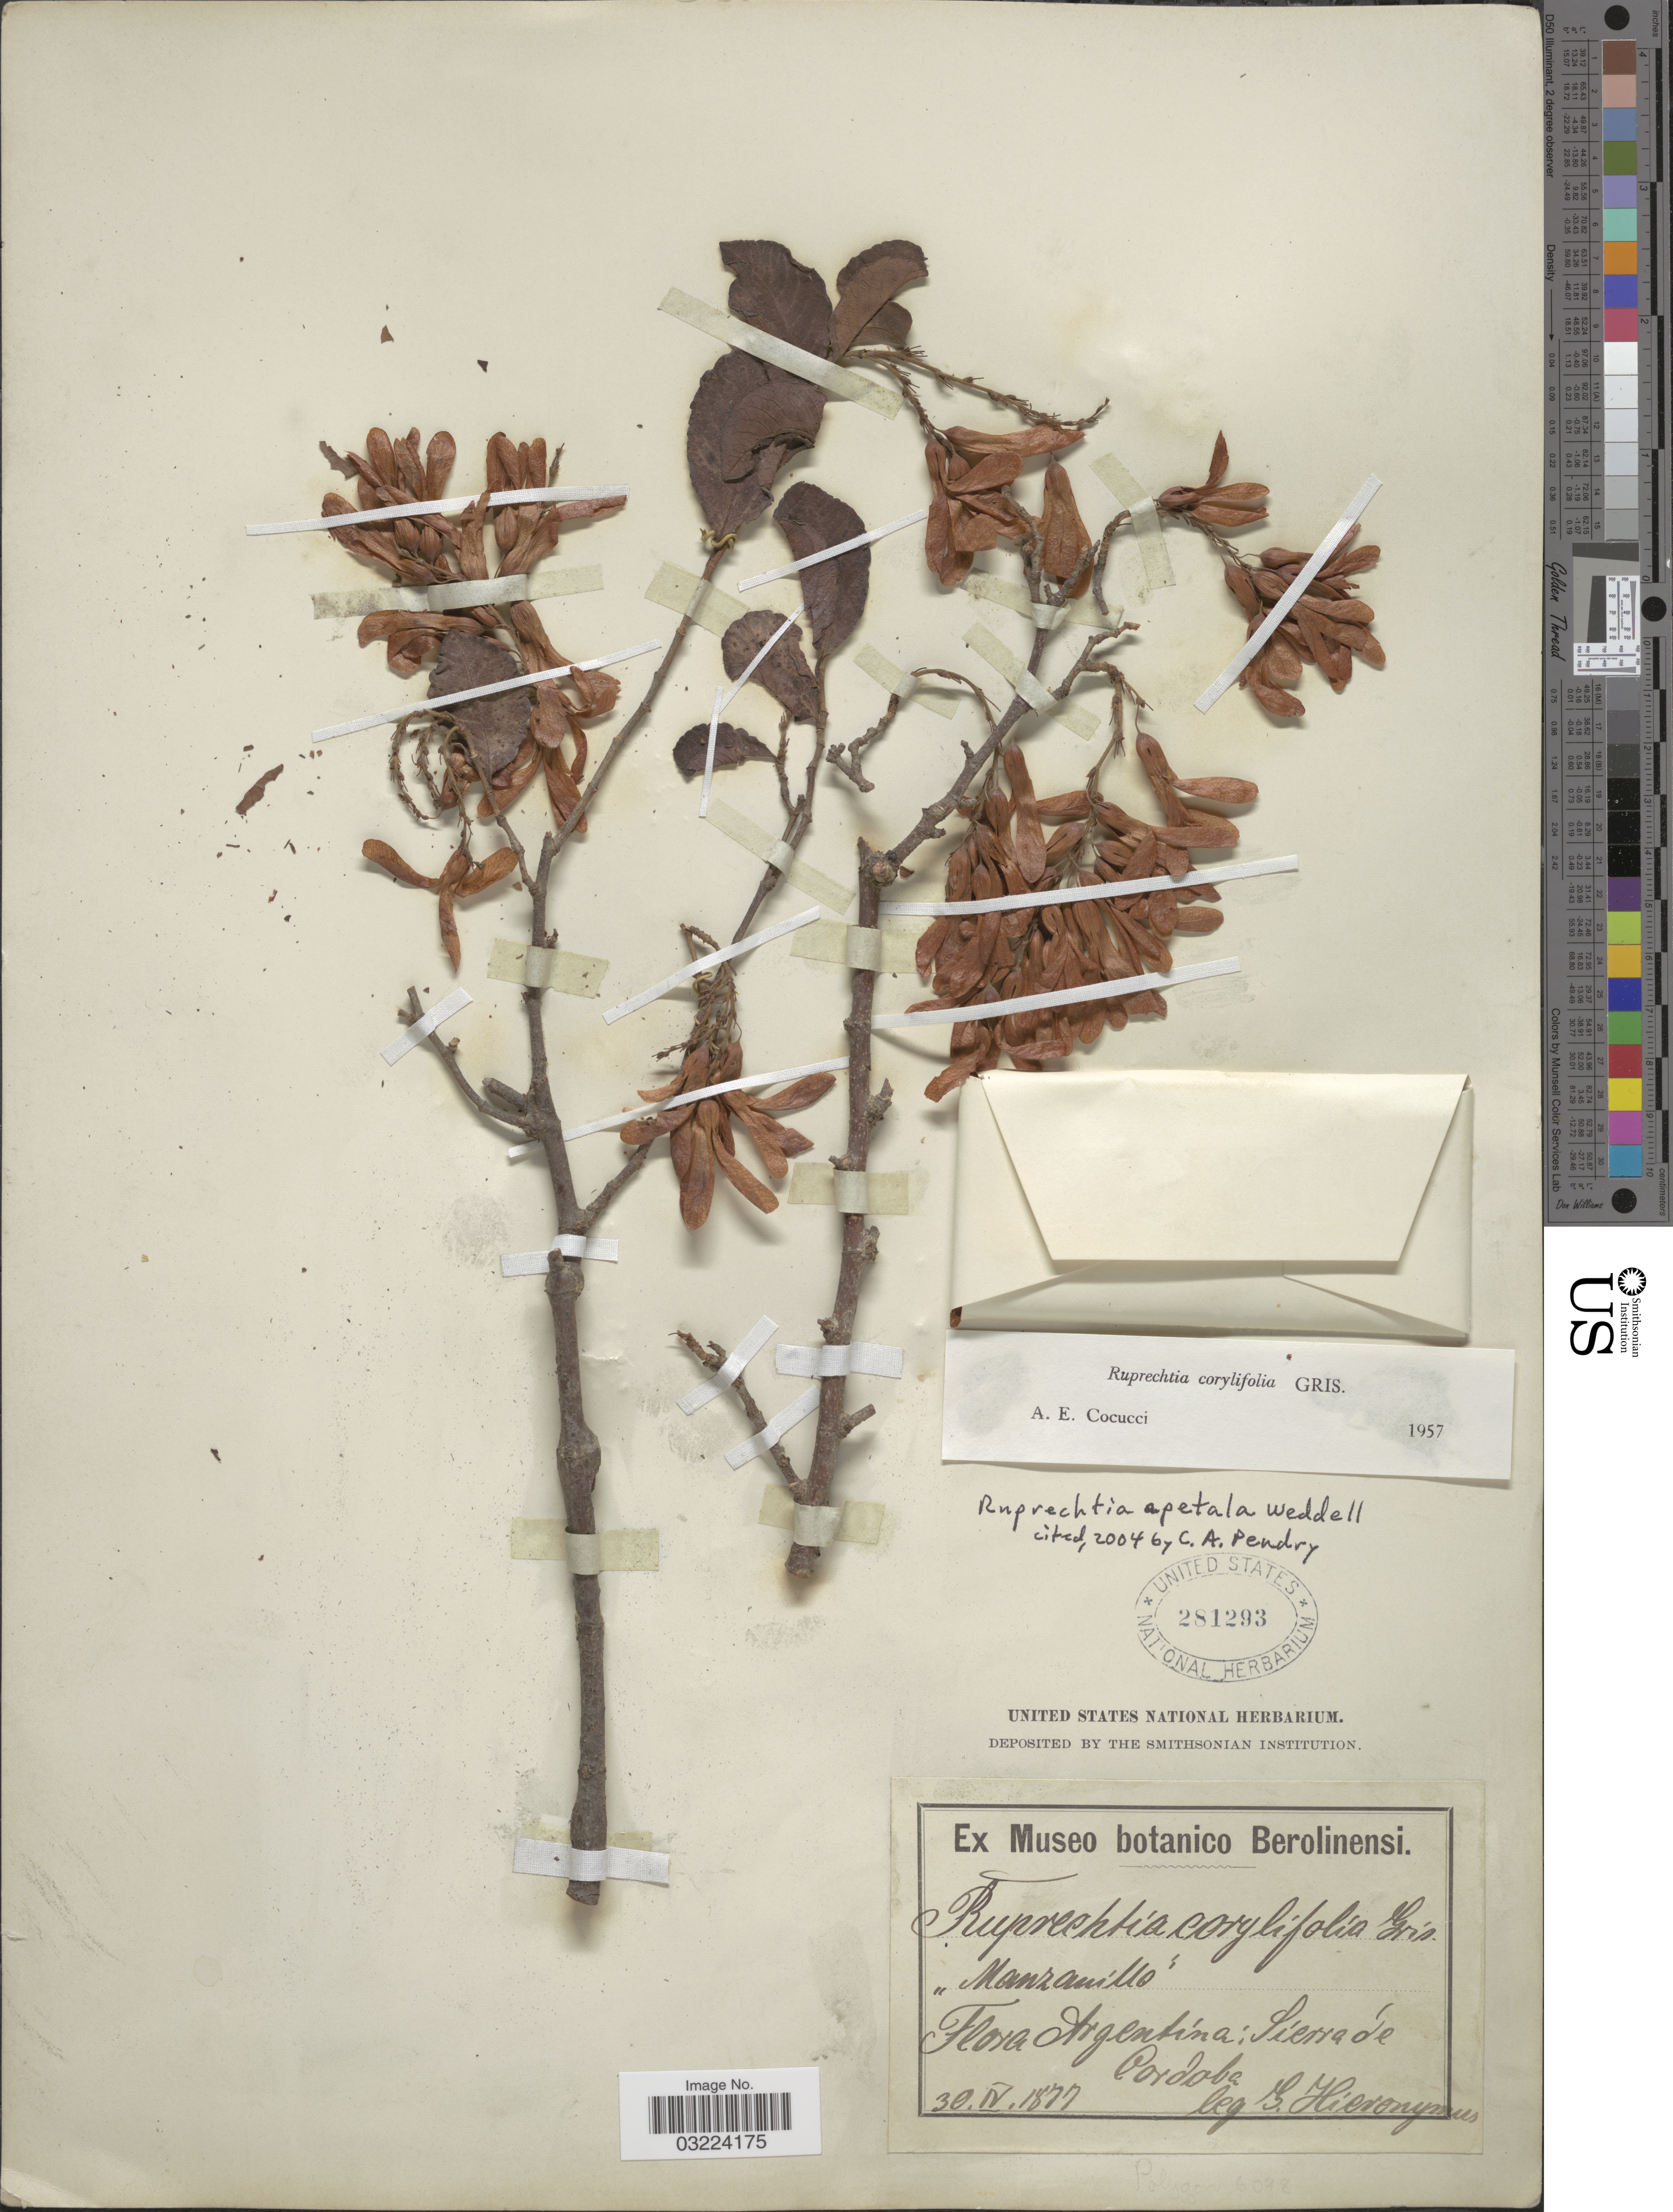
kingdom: Plantae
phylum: Tracheophyta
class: Magnoliopsida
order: Caryophyllales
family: Polygonaceae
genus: Ruprechtia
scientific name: Ruprechtia apetala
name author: Wedd.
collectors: G. H. Hieronymus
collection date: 1877-04-30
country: Argentina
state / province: Cordoba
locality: Sierra de Cordoba.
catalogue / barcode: US 281293